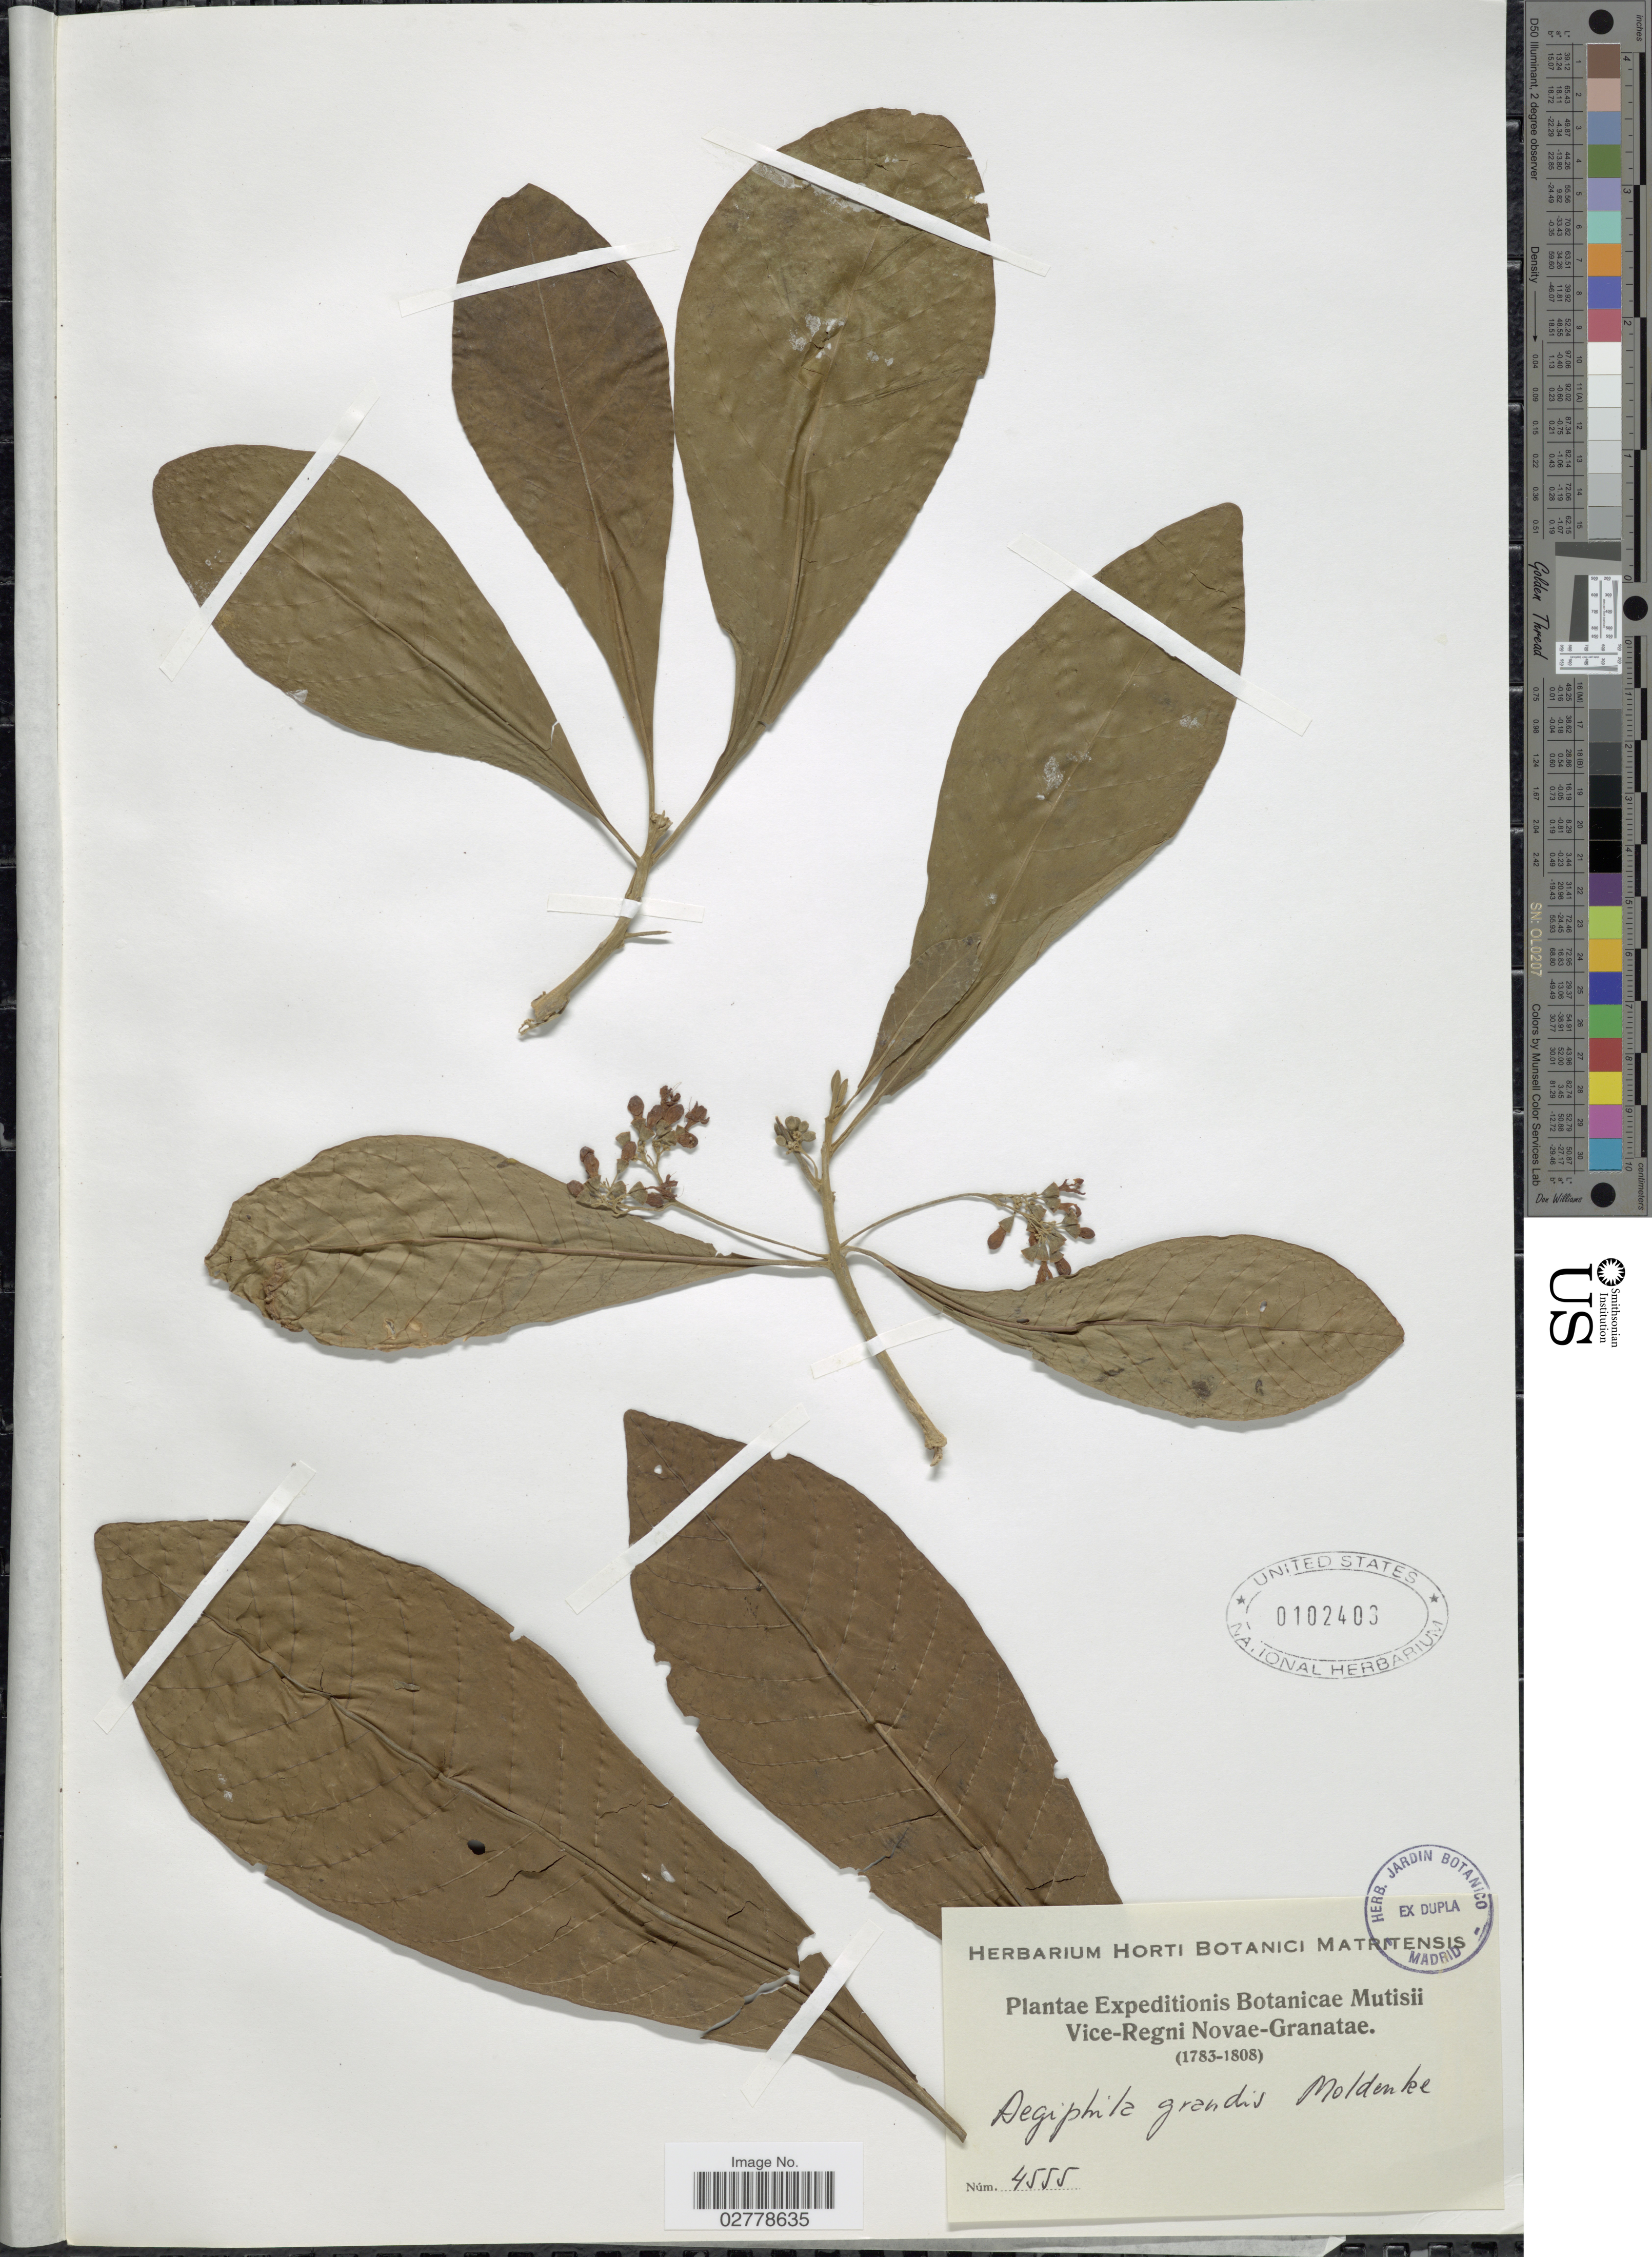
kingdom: Plantae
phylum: Tracheophyta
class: Magnoliopsida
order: Lamiales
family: Lamiaceae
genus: Aegiphila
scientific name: Aegiphila grandis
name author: Moldenke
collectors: Expeditions Botanicae Mutisii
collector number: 4555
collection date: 1783/1808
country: Colombia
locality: Vice-Regni Novae-Granatae.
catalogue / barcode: US 102403